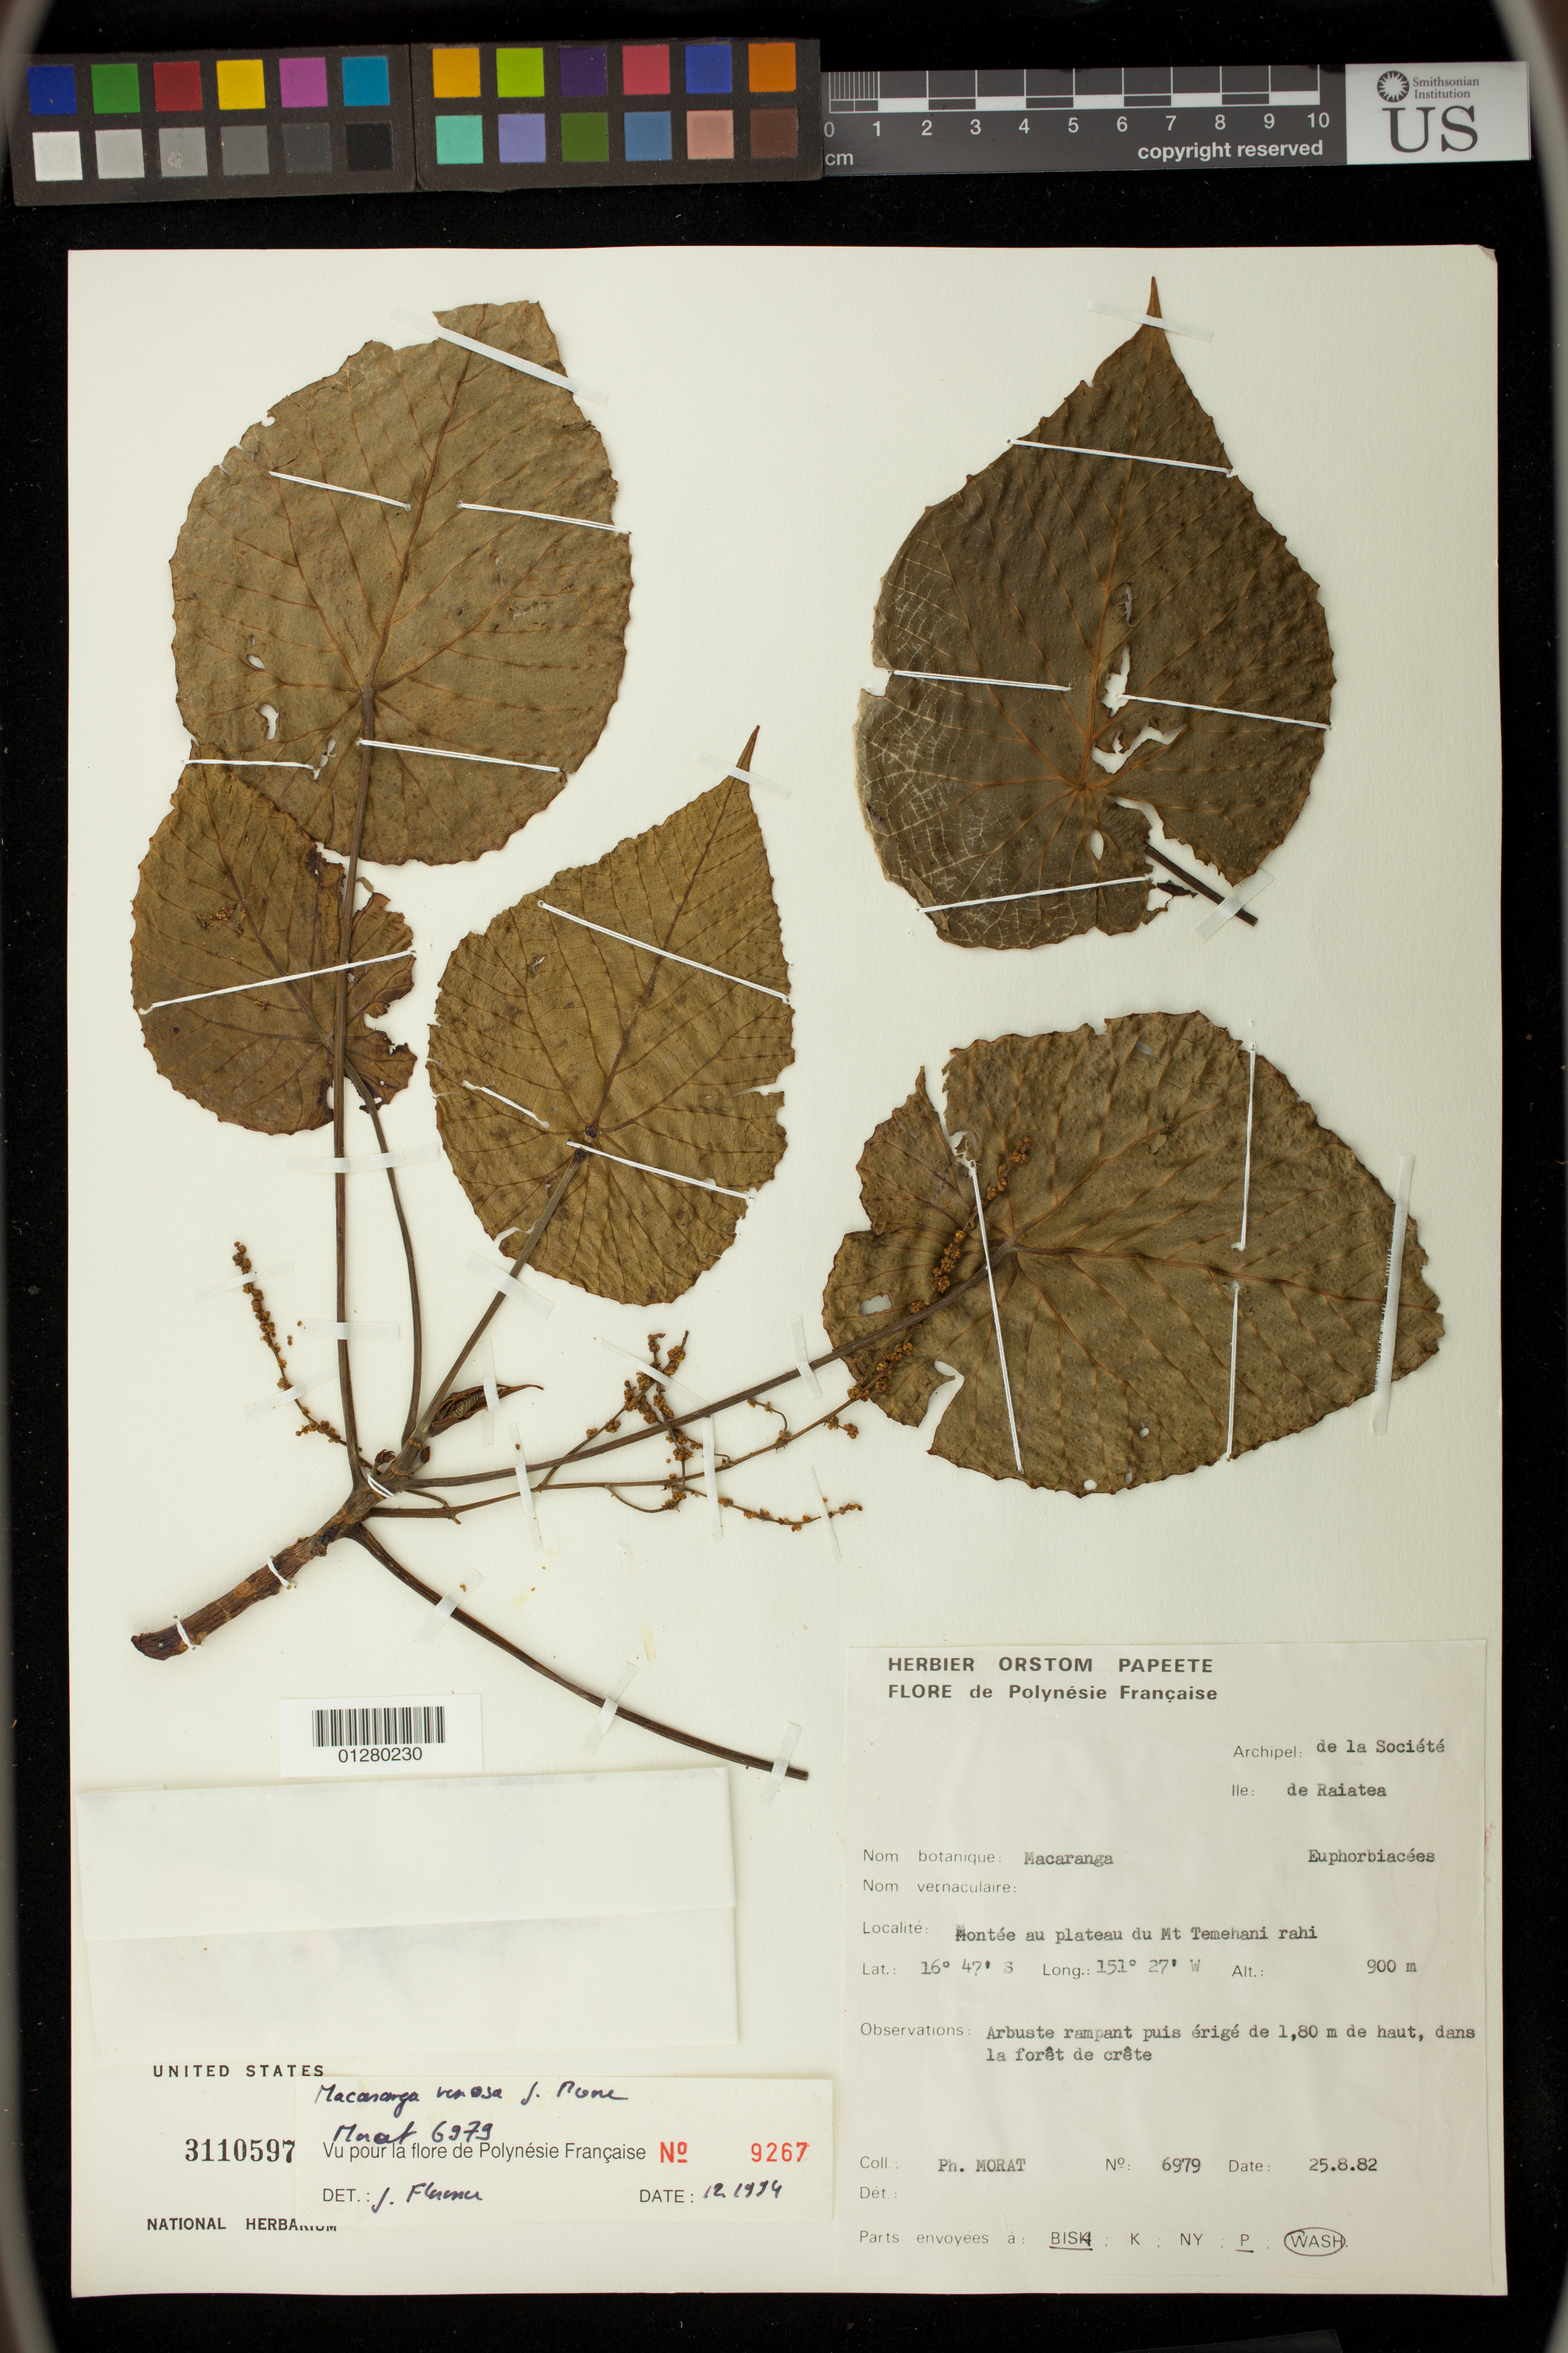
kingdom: Plantae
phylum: Tracheophyta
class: Magnoliopsida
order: Malpighiales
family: Euphorbiaceae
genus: Macaranga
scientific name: Macaranga venosa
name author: J.W. Moore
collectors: P. Morat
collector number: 6979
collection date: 1982-08-25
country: French Polynesia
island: Raiatea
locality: Archipel de la Société, Ile: de Raiatea, Montee au plateau du Mt Temehani rahi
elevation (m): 900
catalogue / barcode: US 3110597